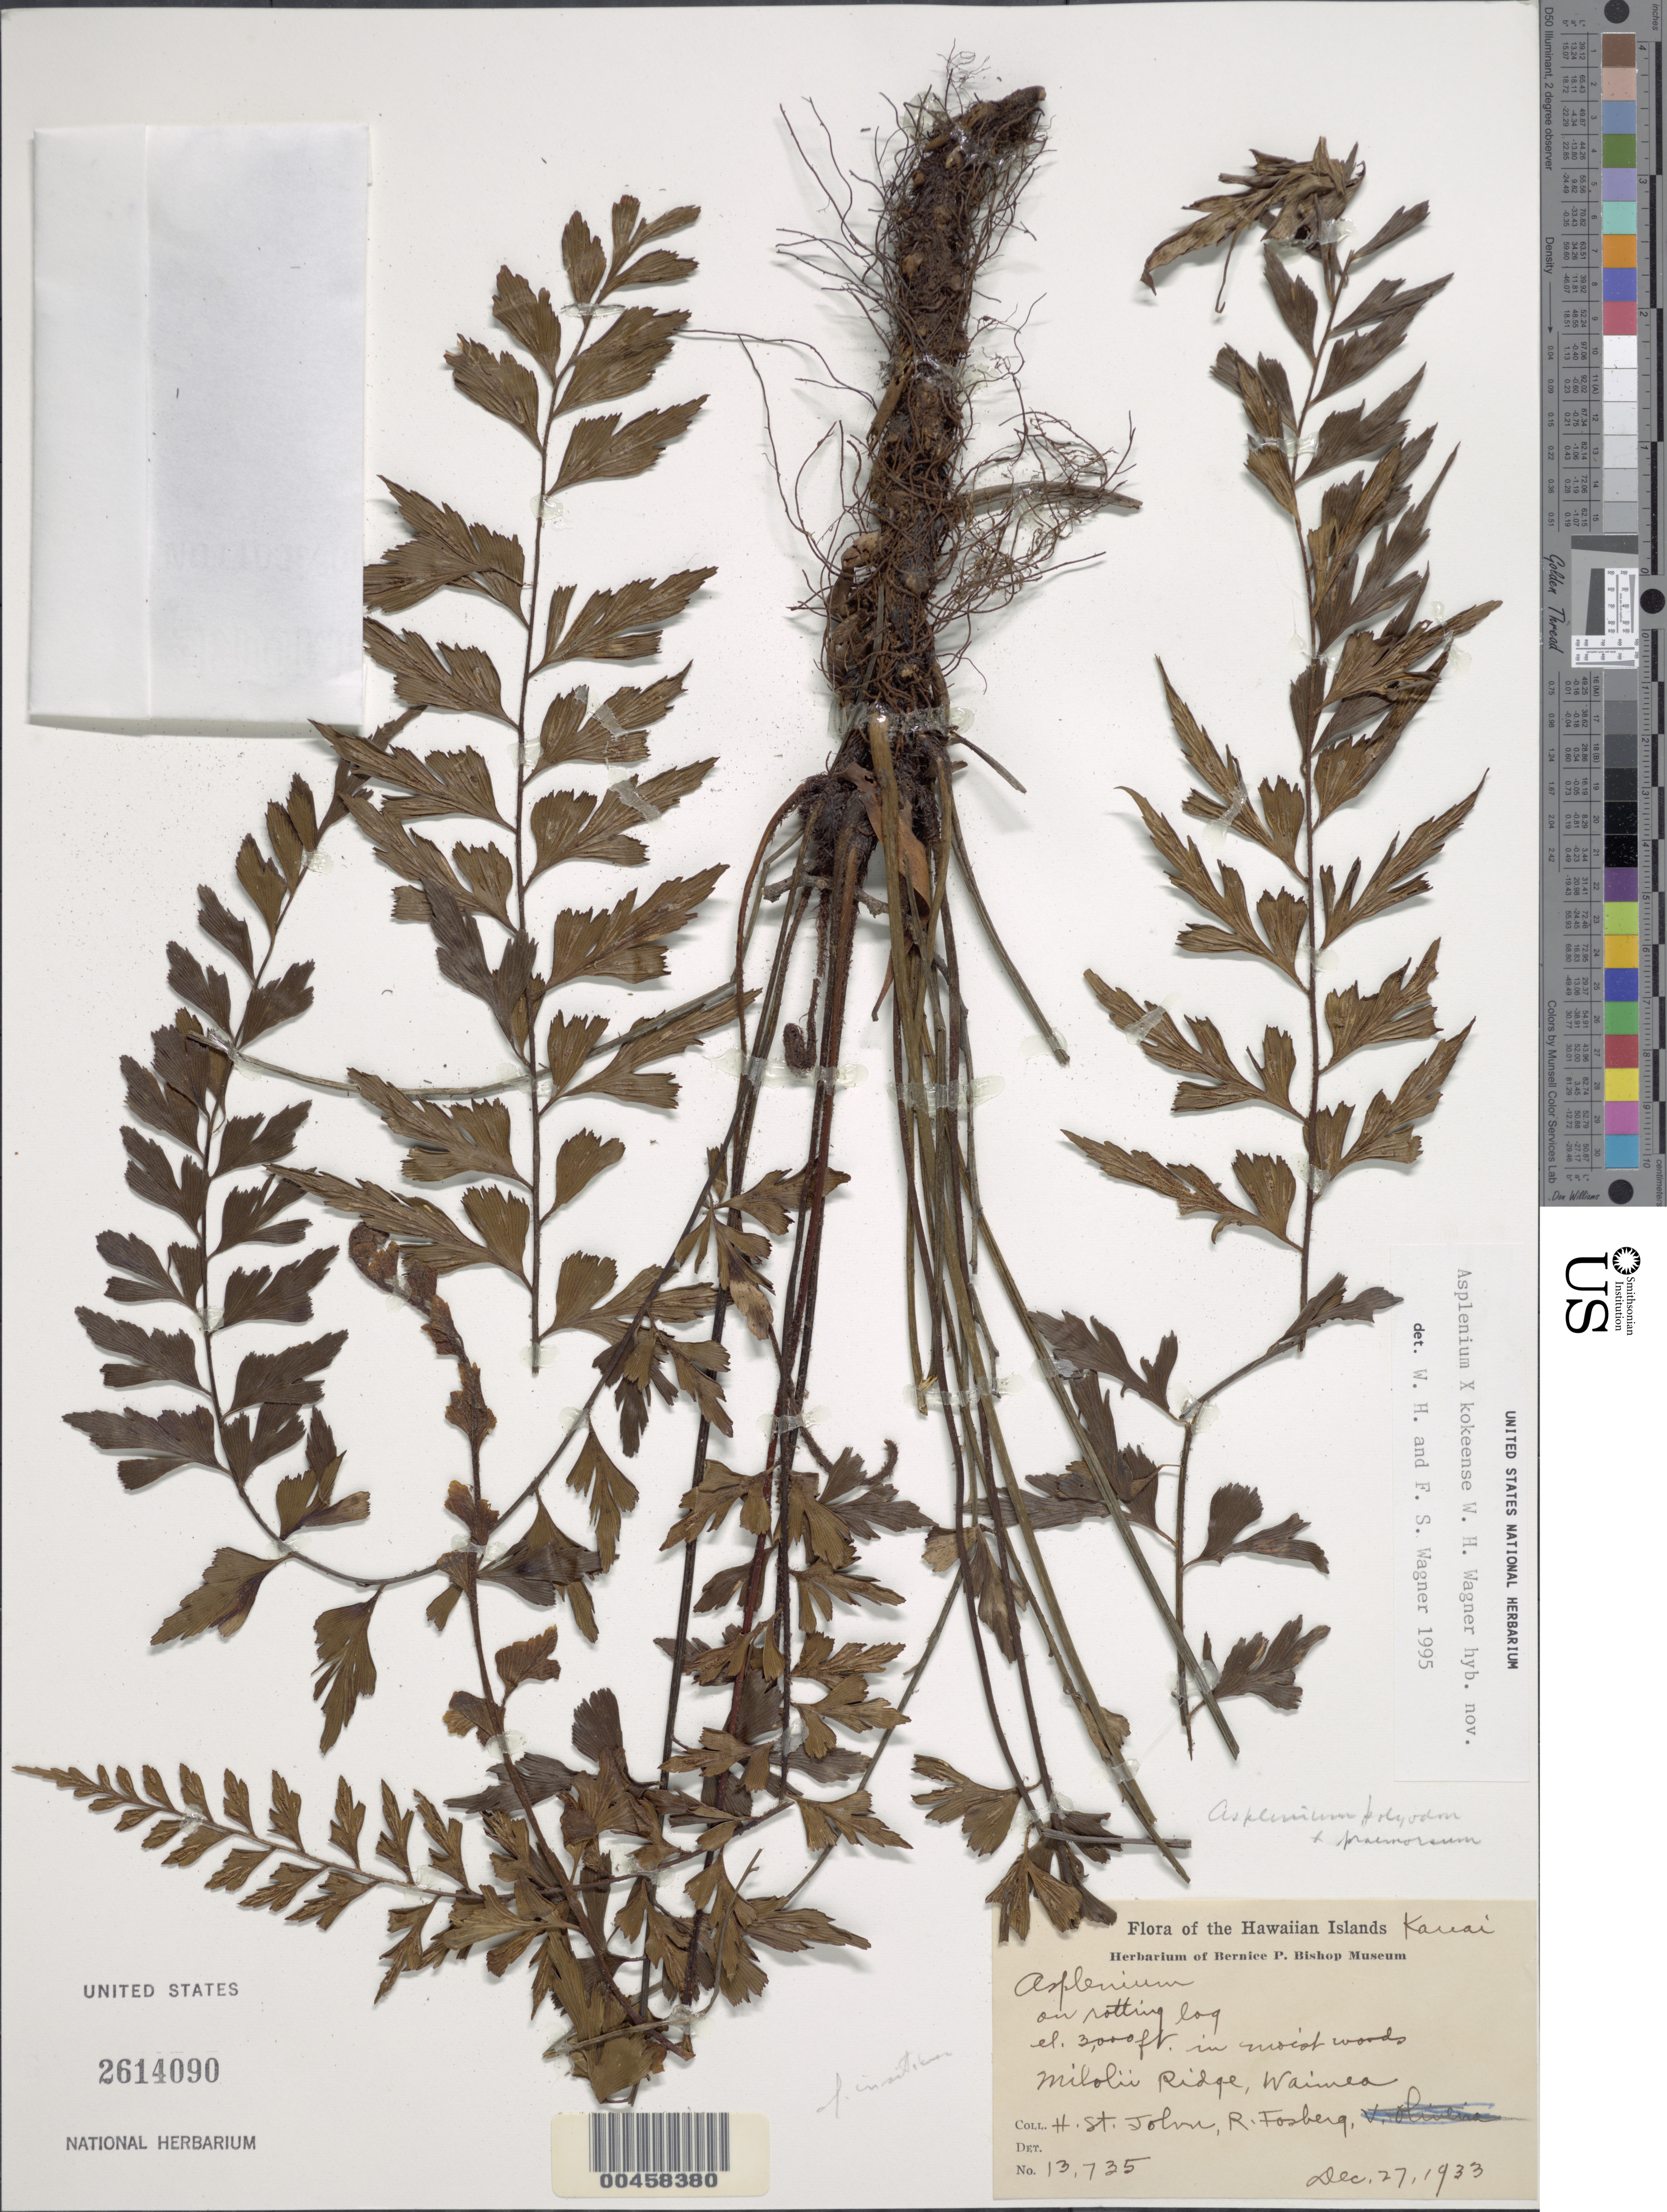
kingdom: Plantae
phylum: Tracheophyta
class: Polypodiopsida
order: Polypodiales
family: Aspleniaceae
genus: Asplenium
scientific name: Asplenium x kokeense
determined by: Wagner, W. L.; Wagner, F. S.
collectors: H. St. John & F. R. Fosberg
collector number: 13735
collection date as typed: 27 Dec 1933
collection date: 1933-12-27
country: United States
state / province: Hawaii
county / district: Kauai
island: Kaua'i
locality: Milolii Ridge, Waimea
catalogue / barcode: US 2614090